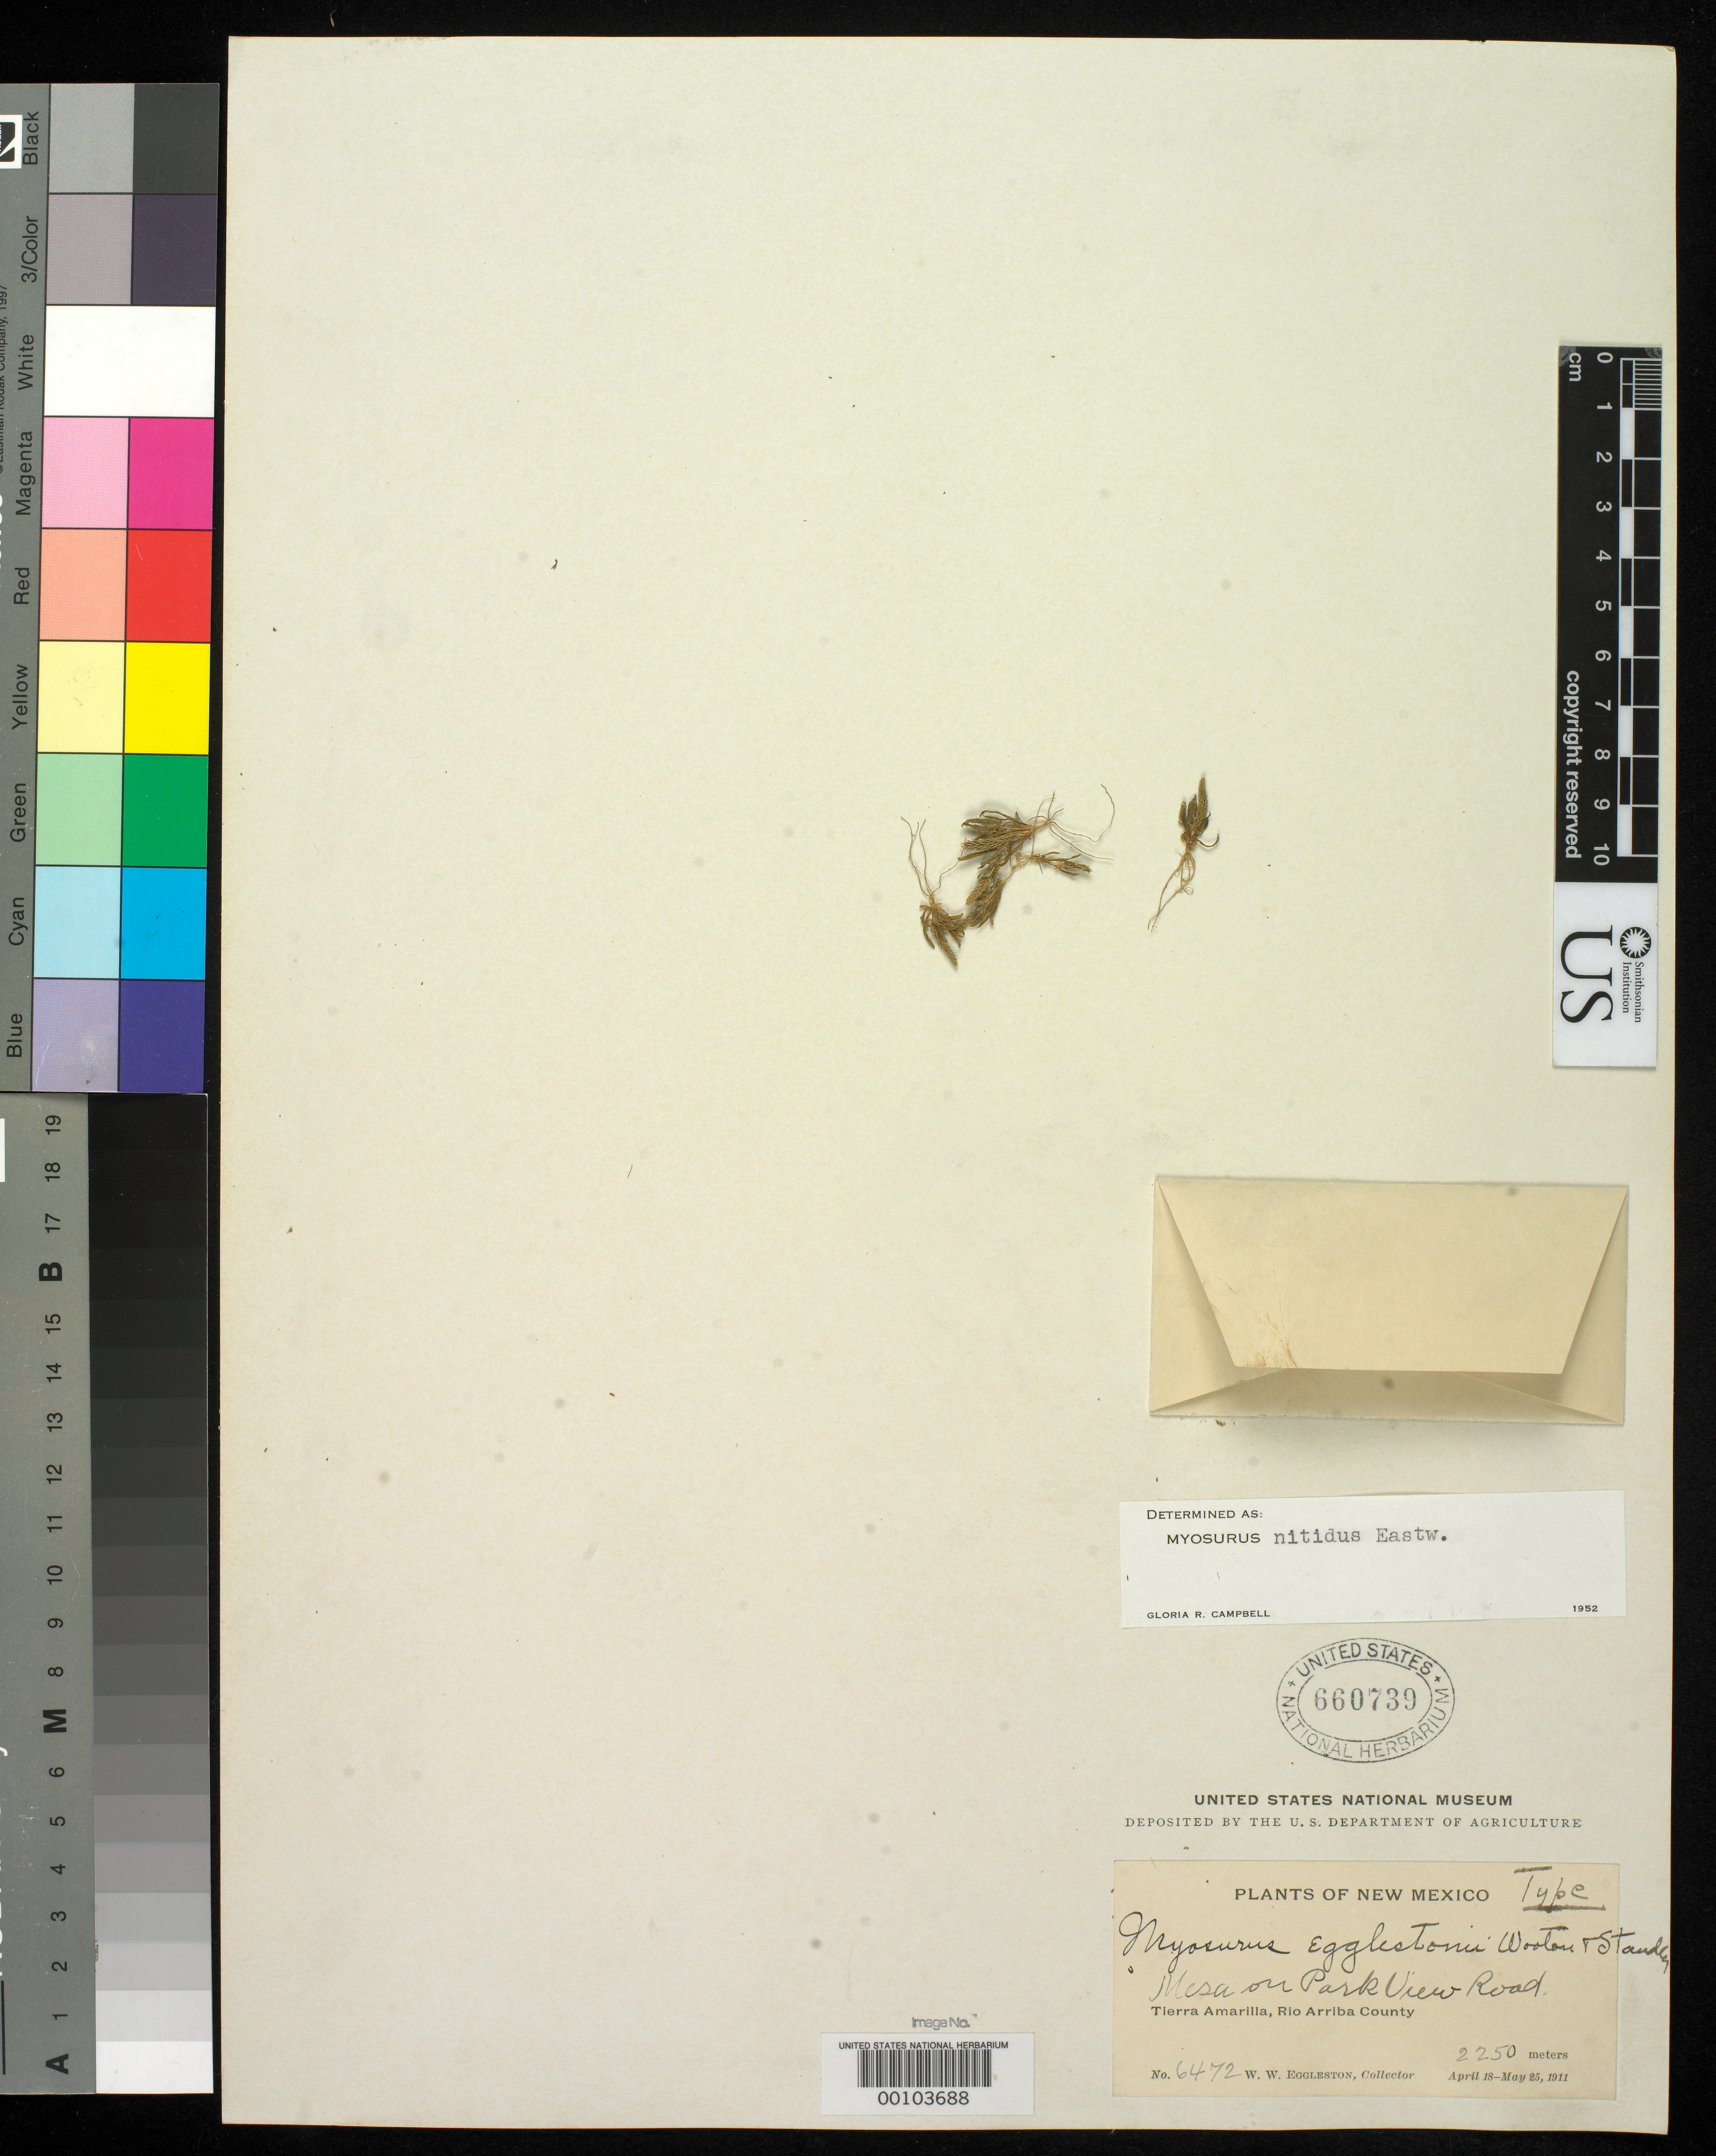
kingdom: Plantae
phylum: Tracheophyta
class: Magnoliopsida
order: Ranunculales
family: Ranunculaceae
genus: Myosurus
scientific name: Myosurus egglestonii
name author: Wooton & Standl.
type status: Holotype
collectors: W. W. Eggleston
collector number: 6472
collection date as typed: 18 Apr 1911 to 25 May 1911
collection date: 1911-04-18/1911-05-25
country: United States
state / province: New Mexico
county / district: Rio Arriba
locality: Between Tierra Amarilla and Park View.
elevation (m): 2250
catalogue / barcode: US 660739